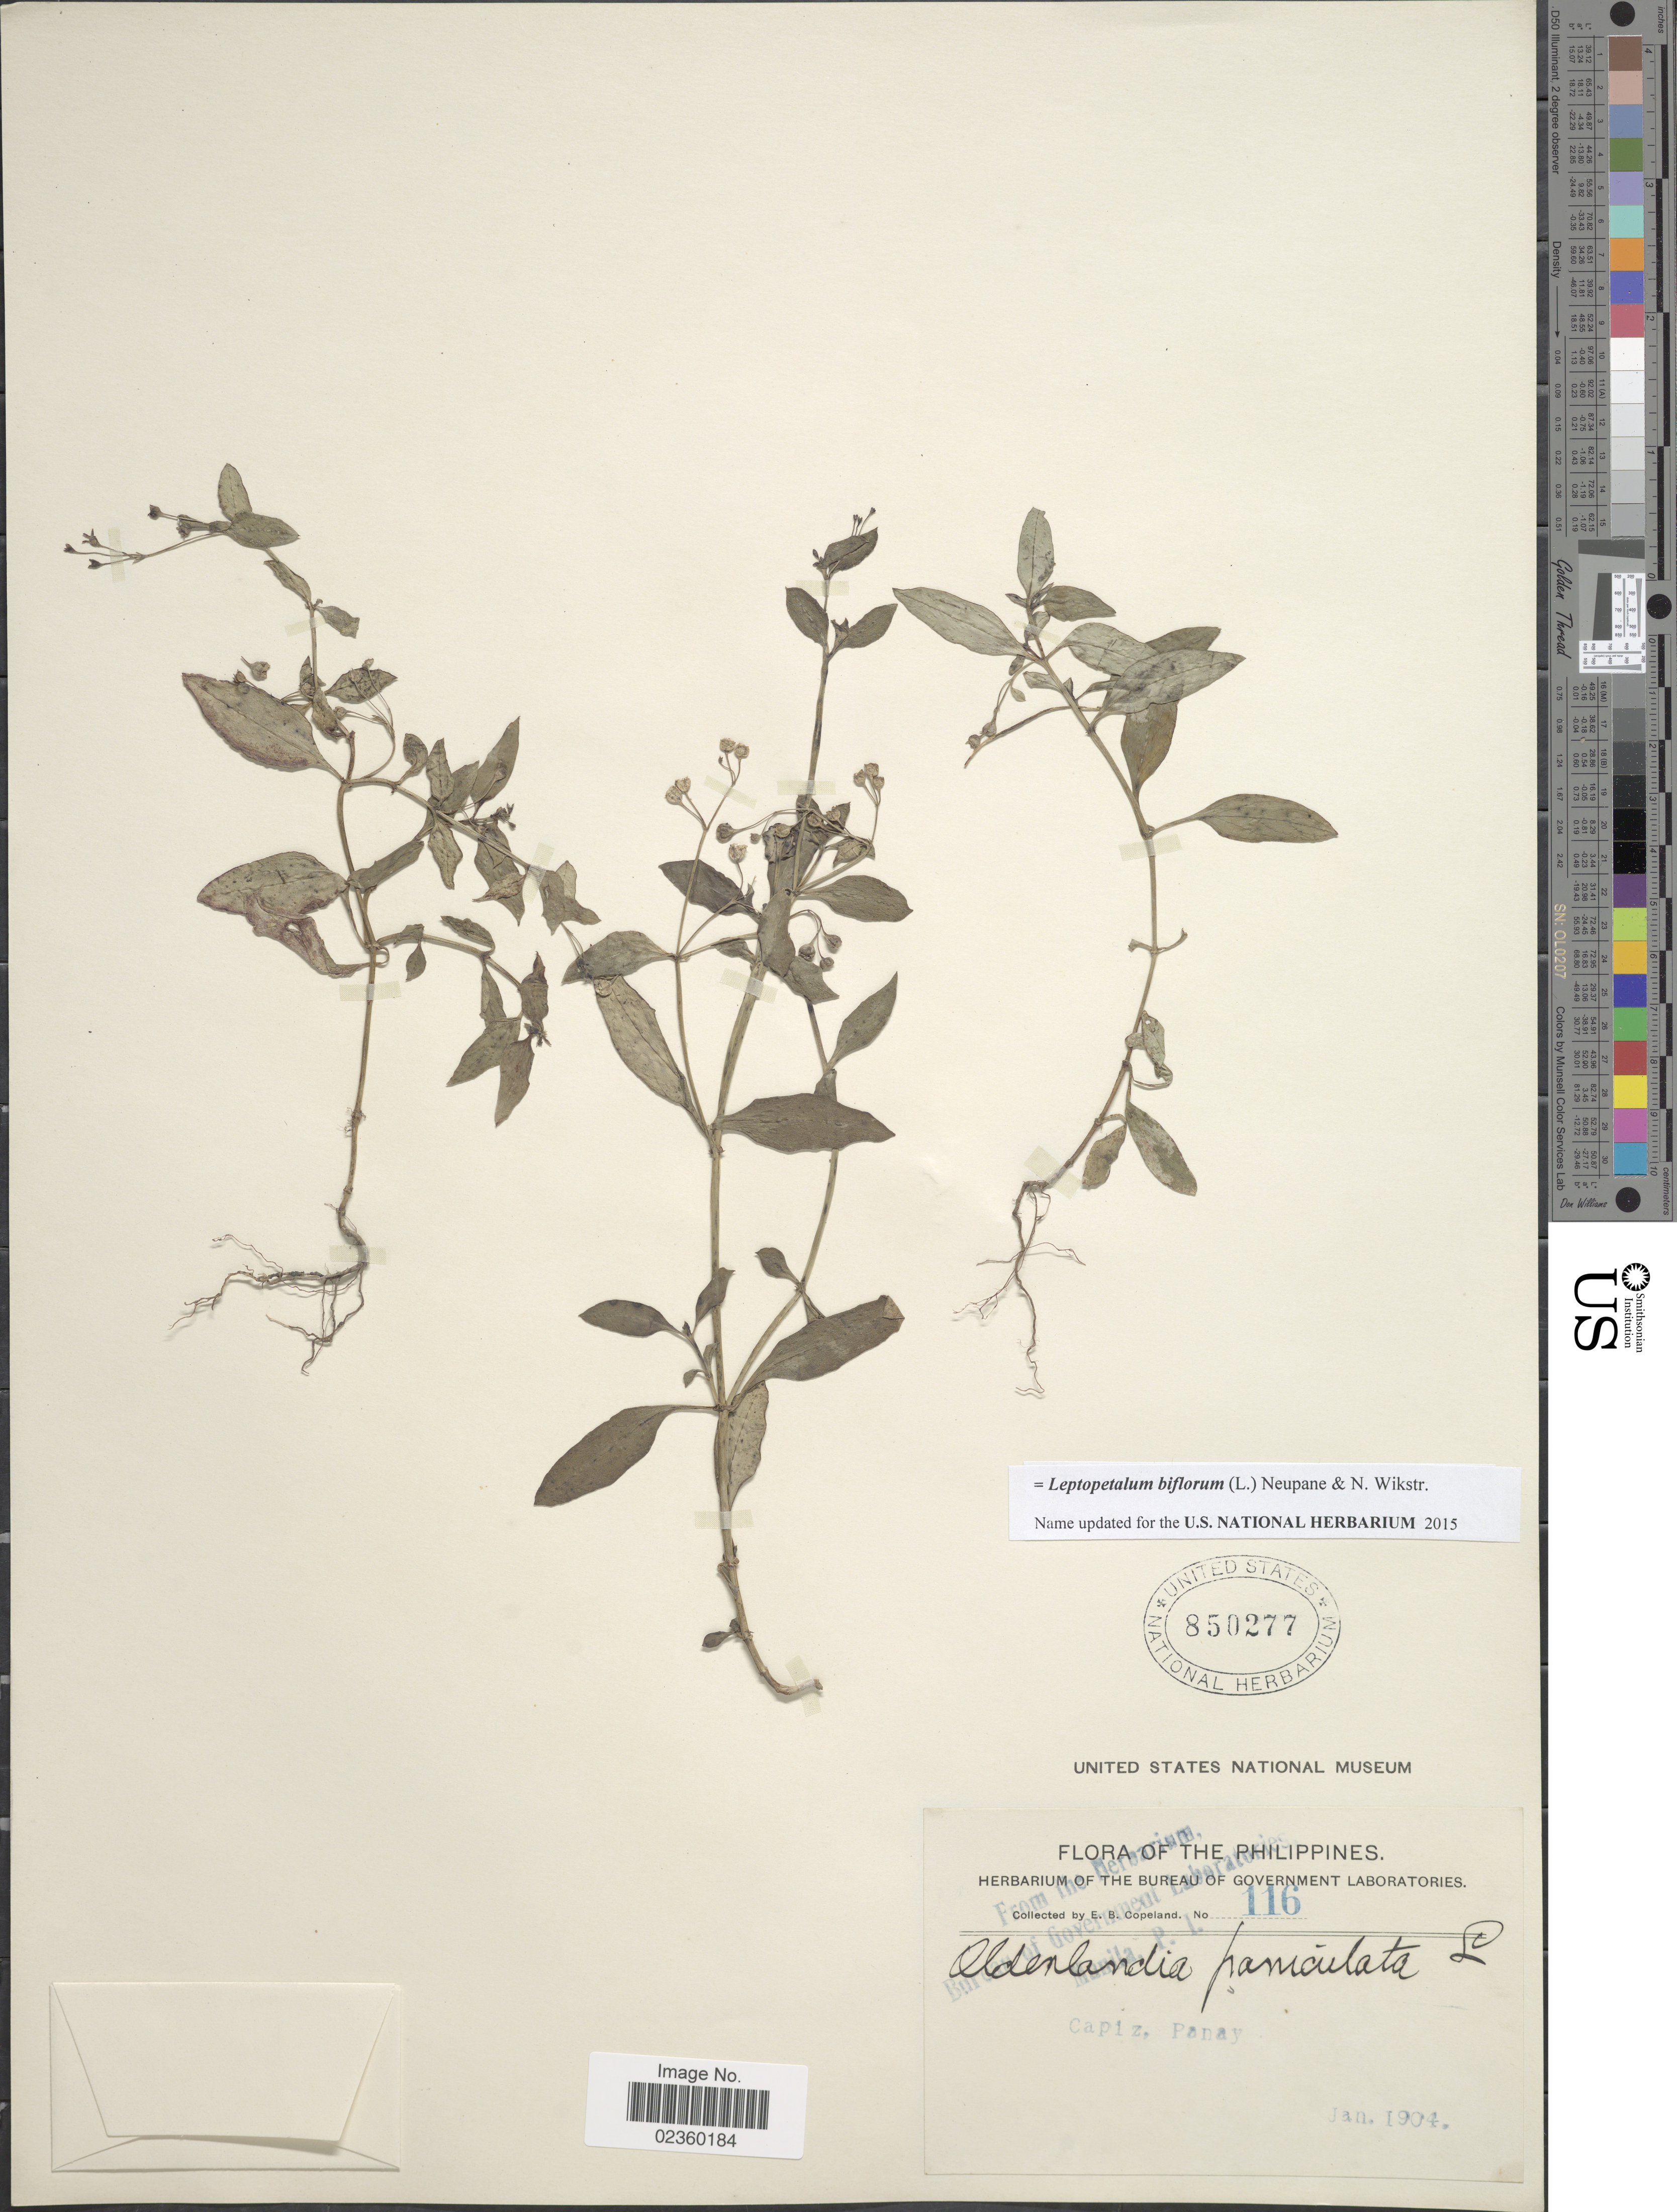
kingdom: Plantae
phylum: Tracheophyta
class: Magnoliopsida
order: Gentianales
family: Rubiaceae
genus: Leptopetalum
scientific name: Leptopetalum biflorum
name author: (L.) Neupane & N. Wikstr.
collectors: E. B. Copeland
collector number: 116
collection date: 1904-01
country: Philippines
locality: Capiz, Panay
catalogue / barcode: US 850277